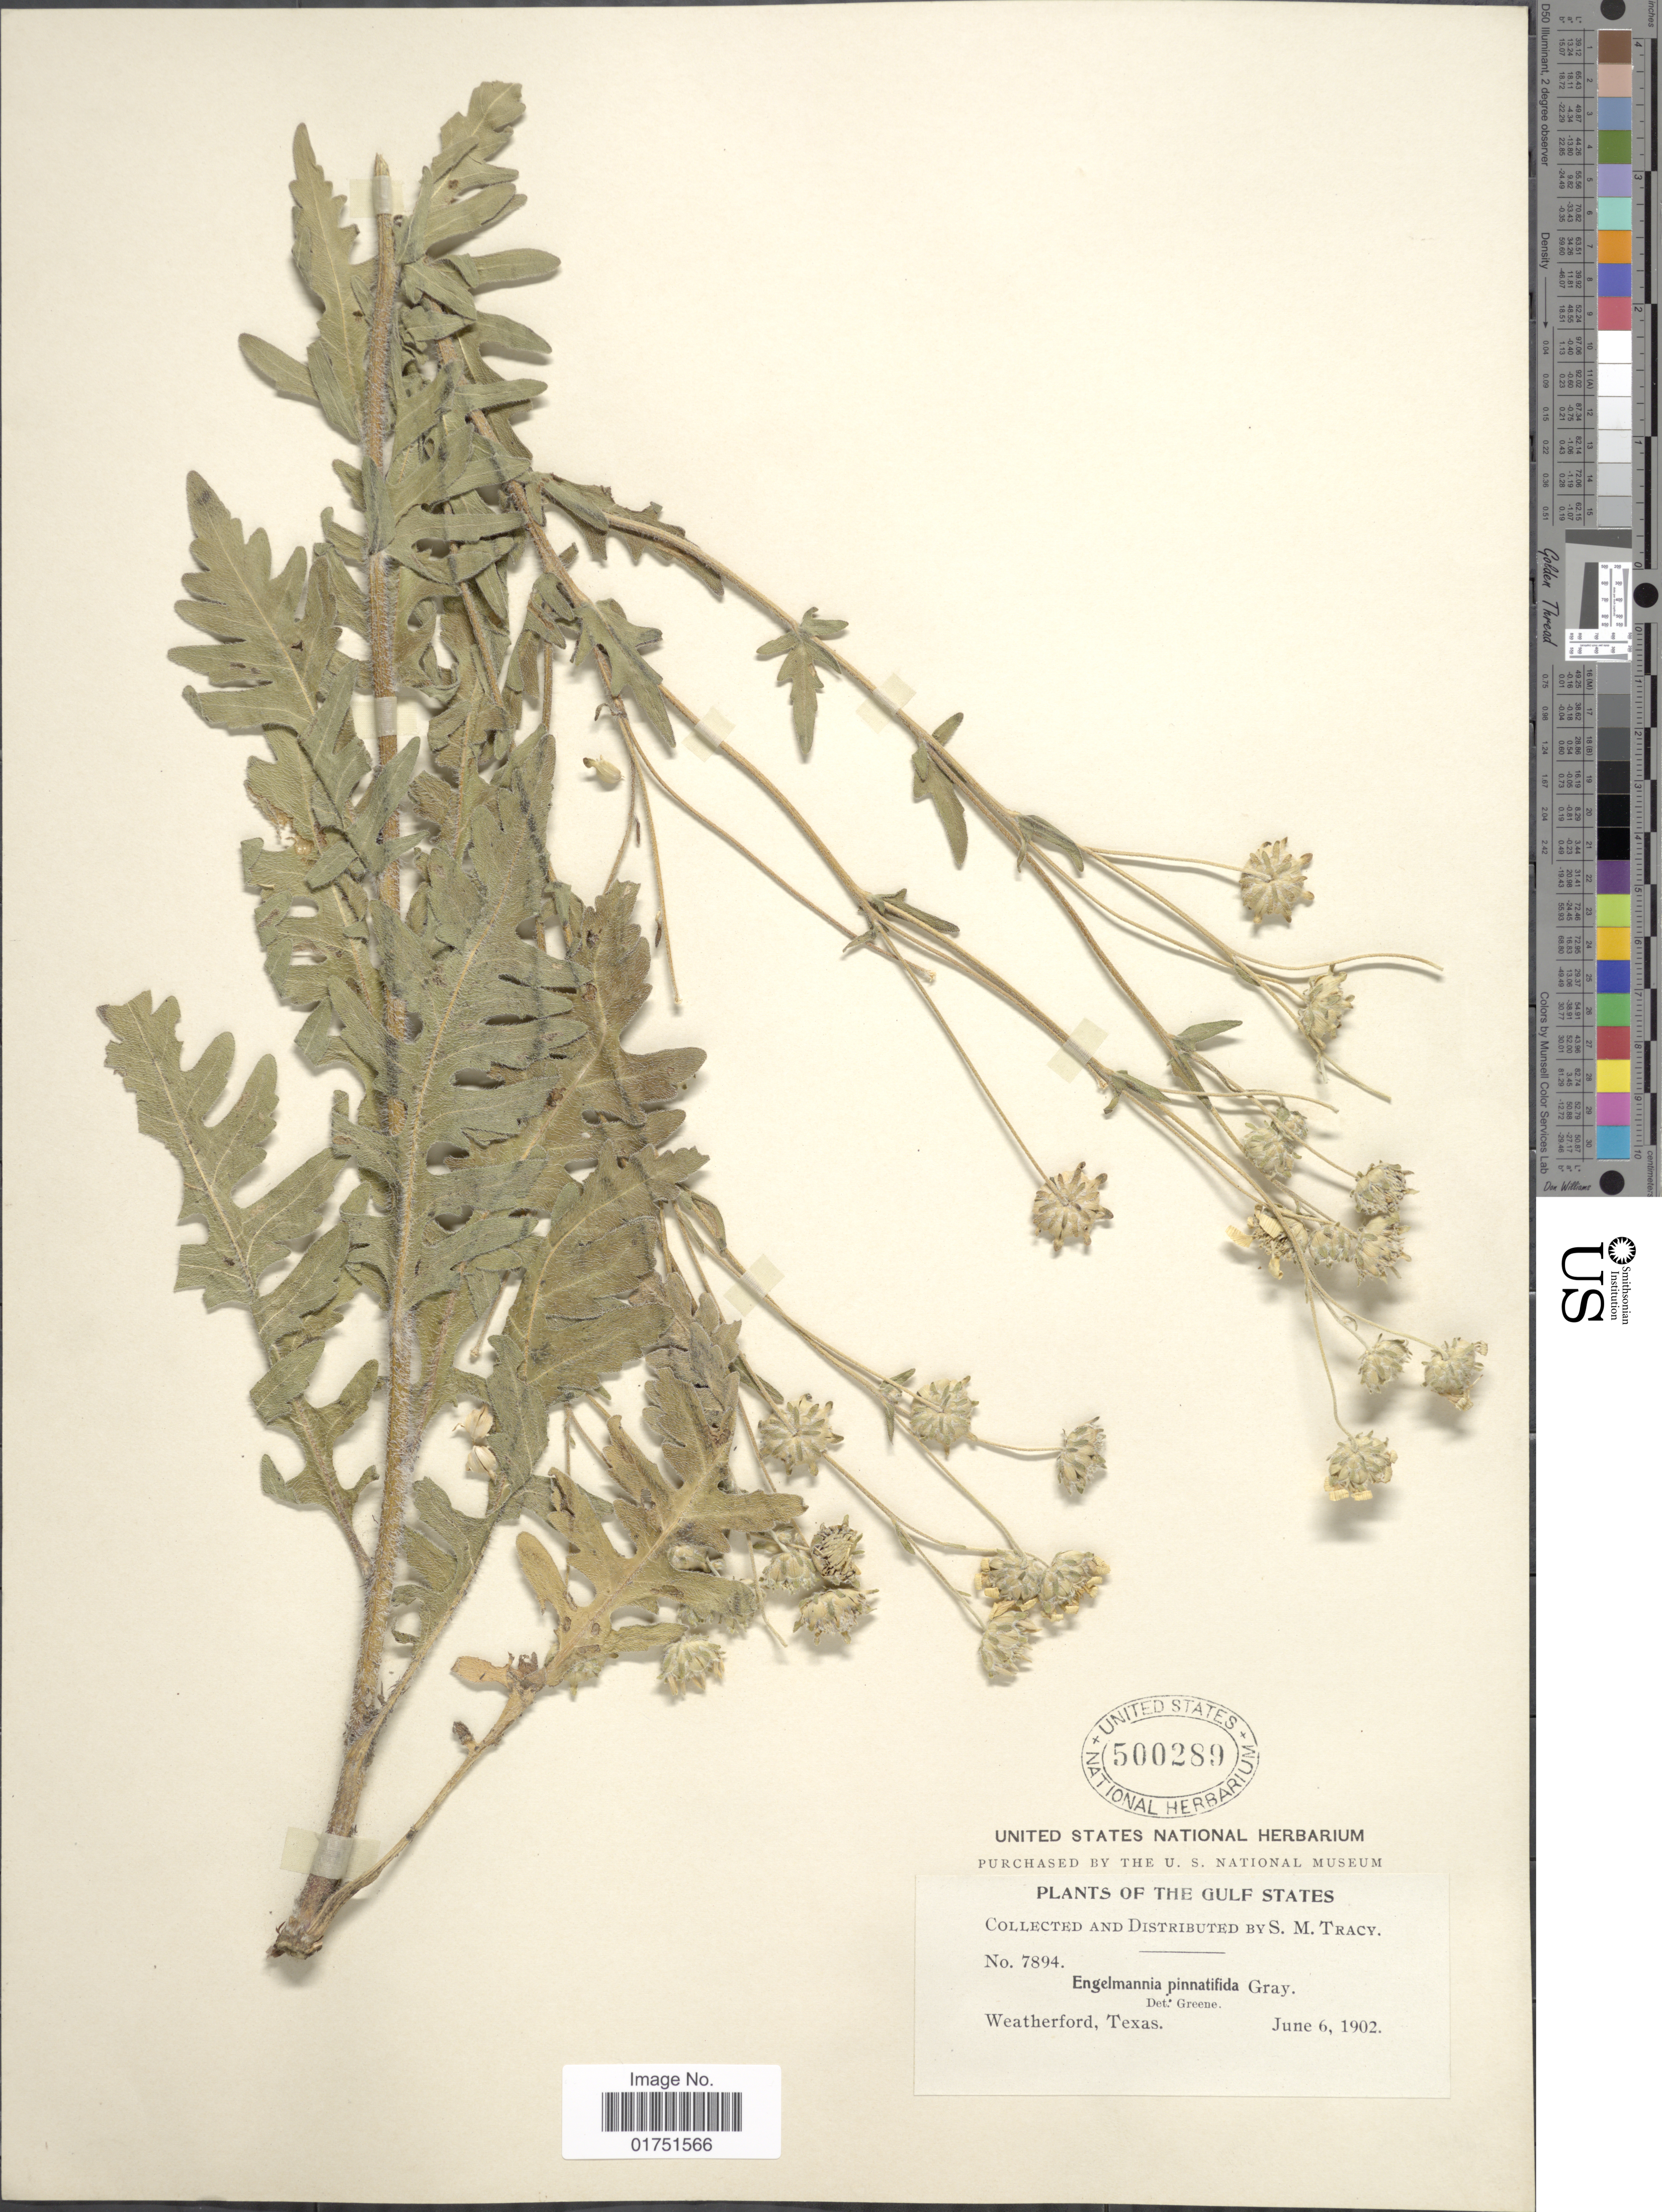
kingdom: Plantae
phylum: Tracheophyta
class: Magnoliopsida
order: Asterales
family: Asteraceae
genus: Engelmannia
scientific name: Engelmannia pinnatifida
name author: Torr. & A. Gray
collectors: S. M. Tracy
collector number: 7894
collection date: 1902-06-06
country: United States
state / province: Texas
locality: Gulf States. Weatherford, Texas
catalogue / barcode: US 500289